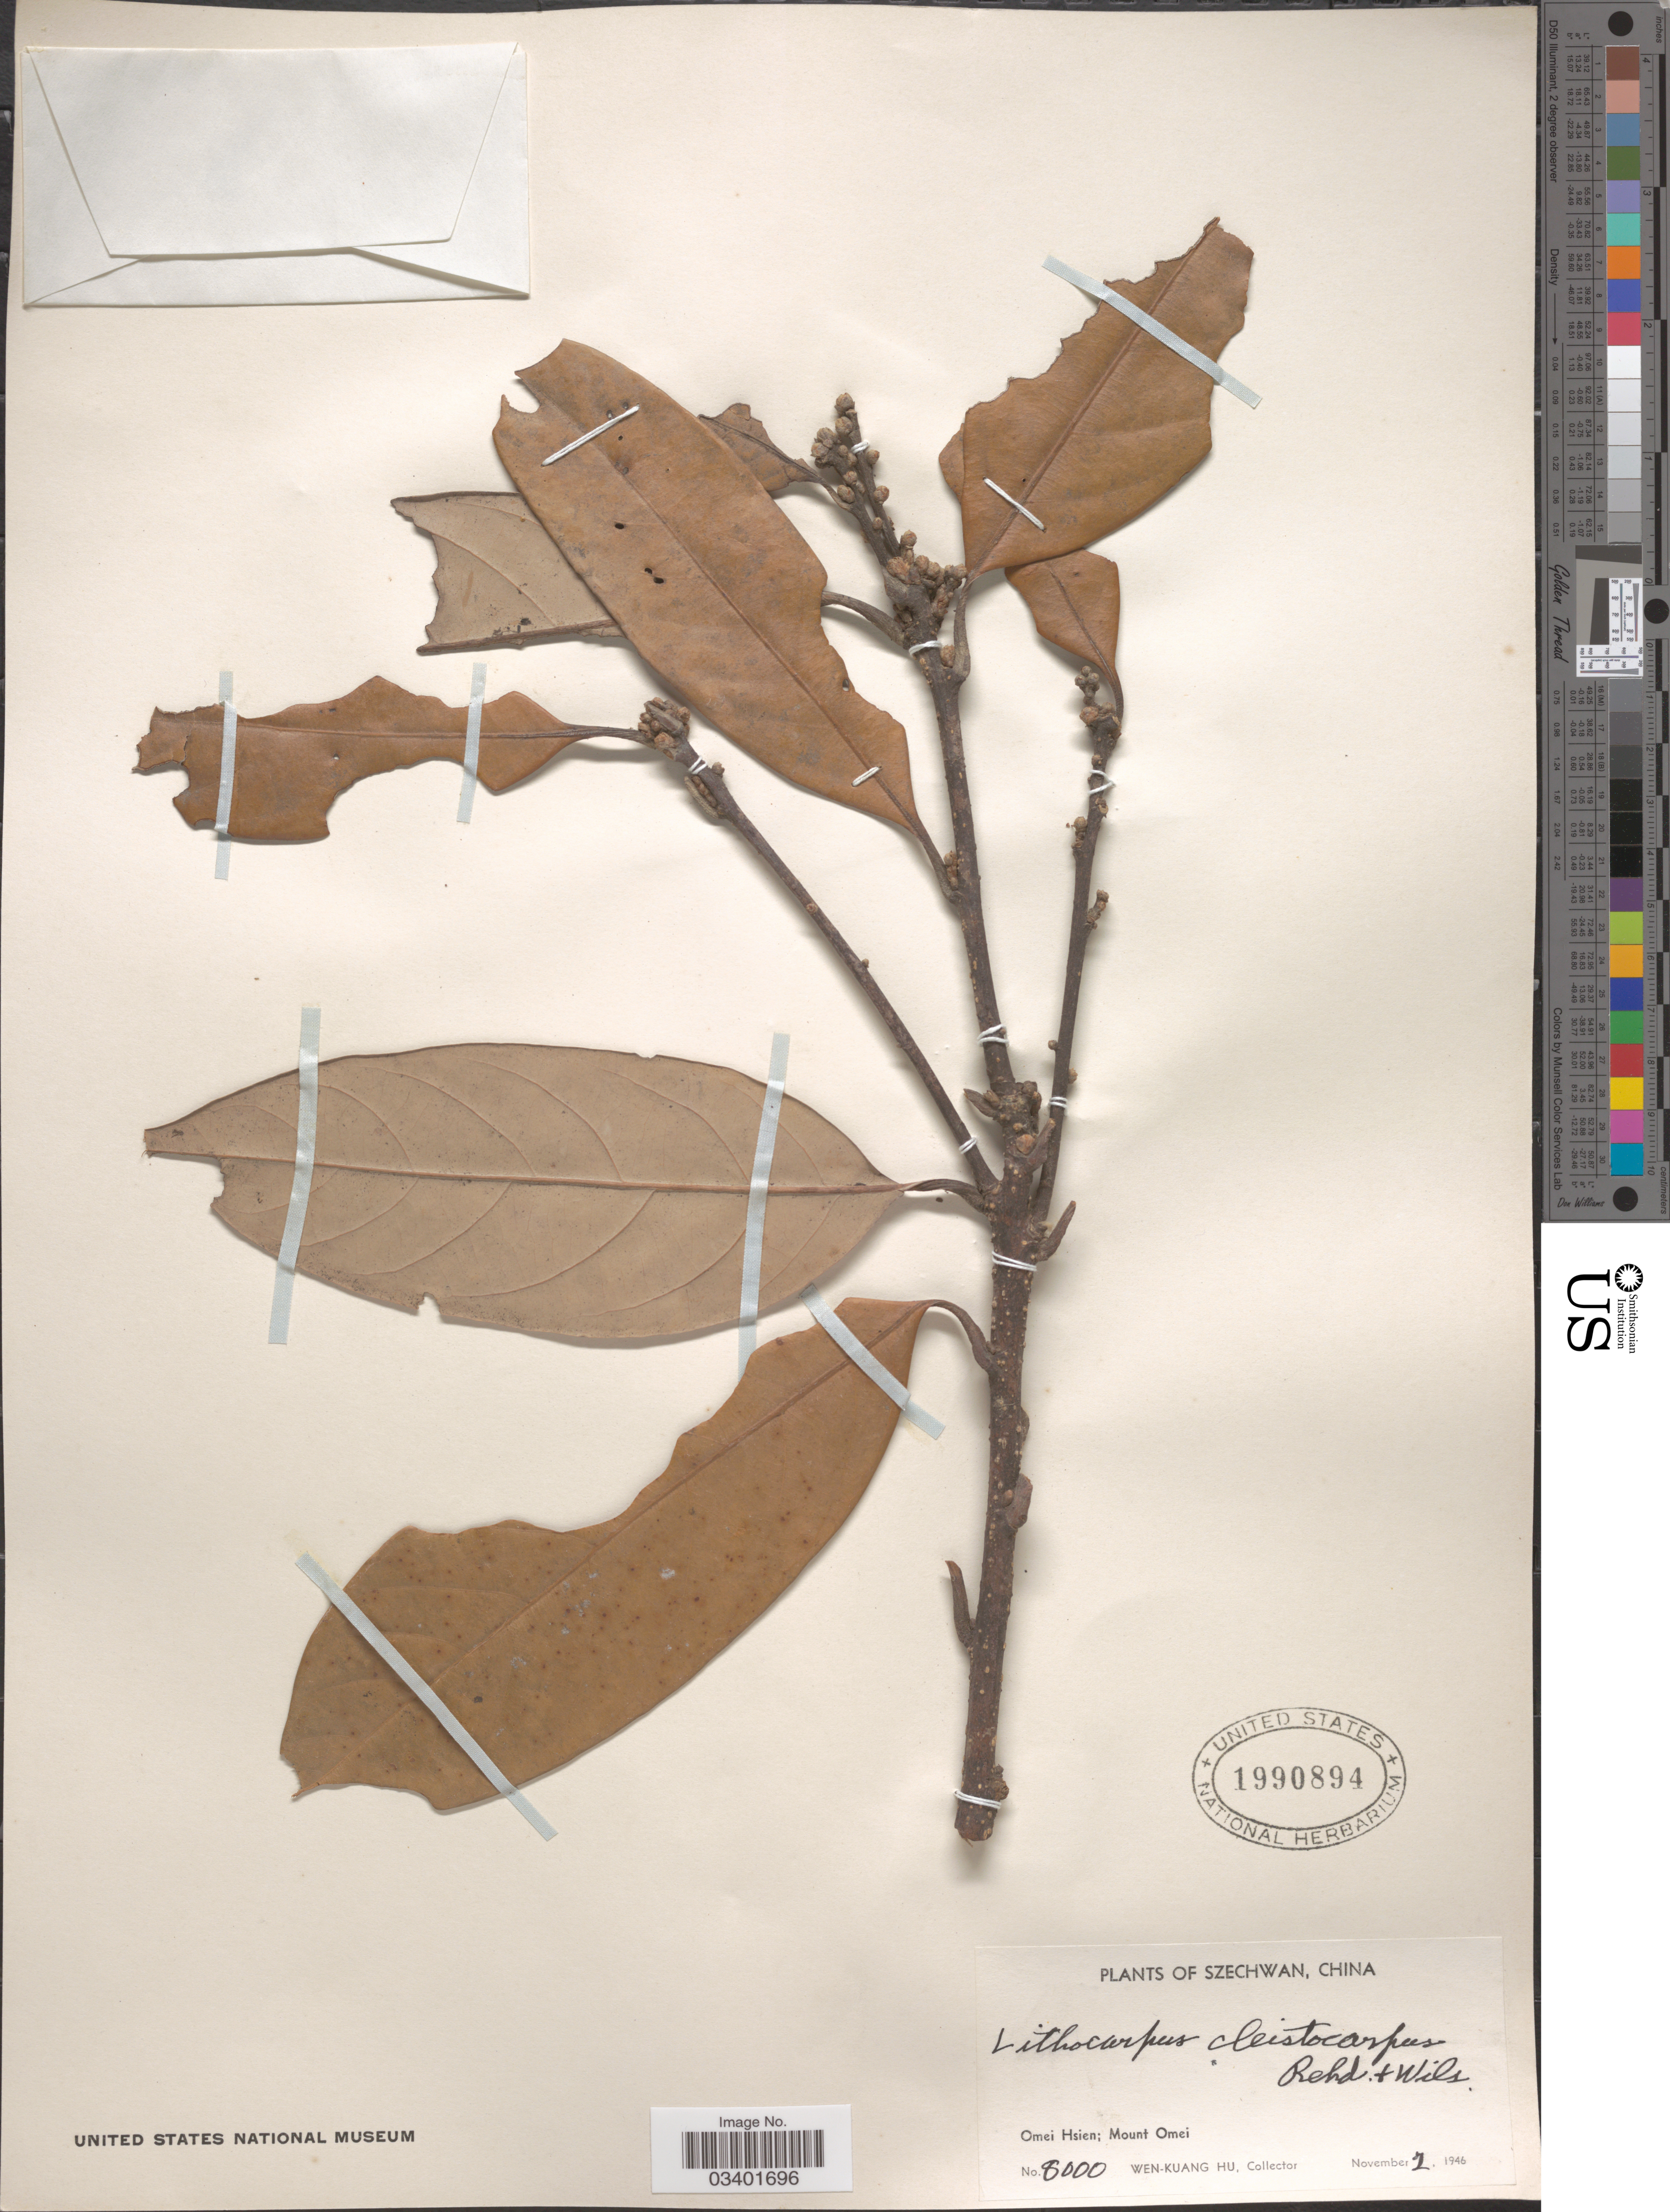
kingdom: Plantae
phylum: Tracheophyta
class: Magnoliopsida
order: Fagales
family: Fagaceae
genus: Lithocarpus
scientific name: Lithocarpus cleistocarpus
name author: (Seemen) Rehder & E.H. Wilson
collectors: W. K. Hu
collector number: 8000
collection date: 1946-11-02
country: China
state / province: Sichuan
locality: Szechwan, Omei Hsien; Mount Omei.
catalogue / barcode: US 1990894